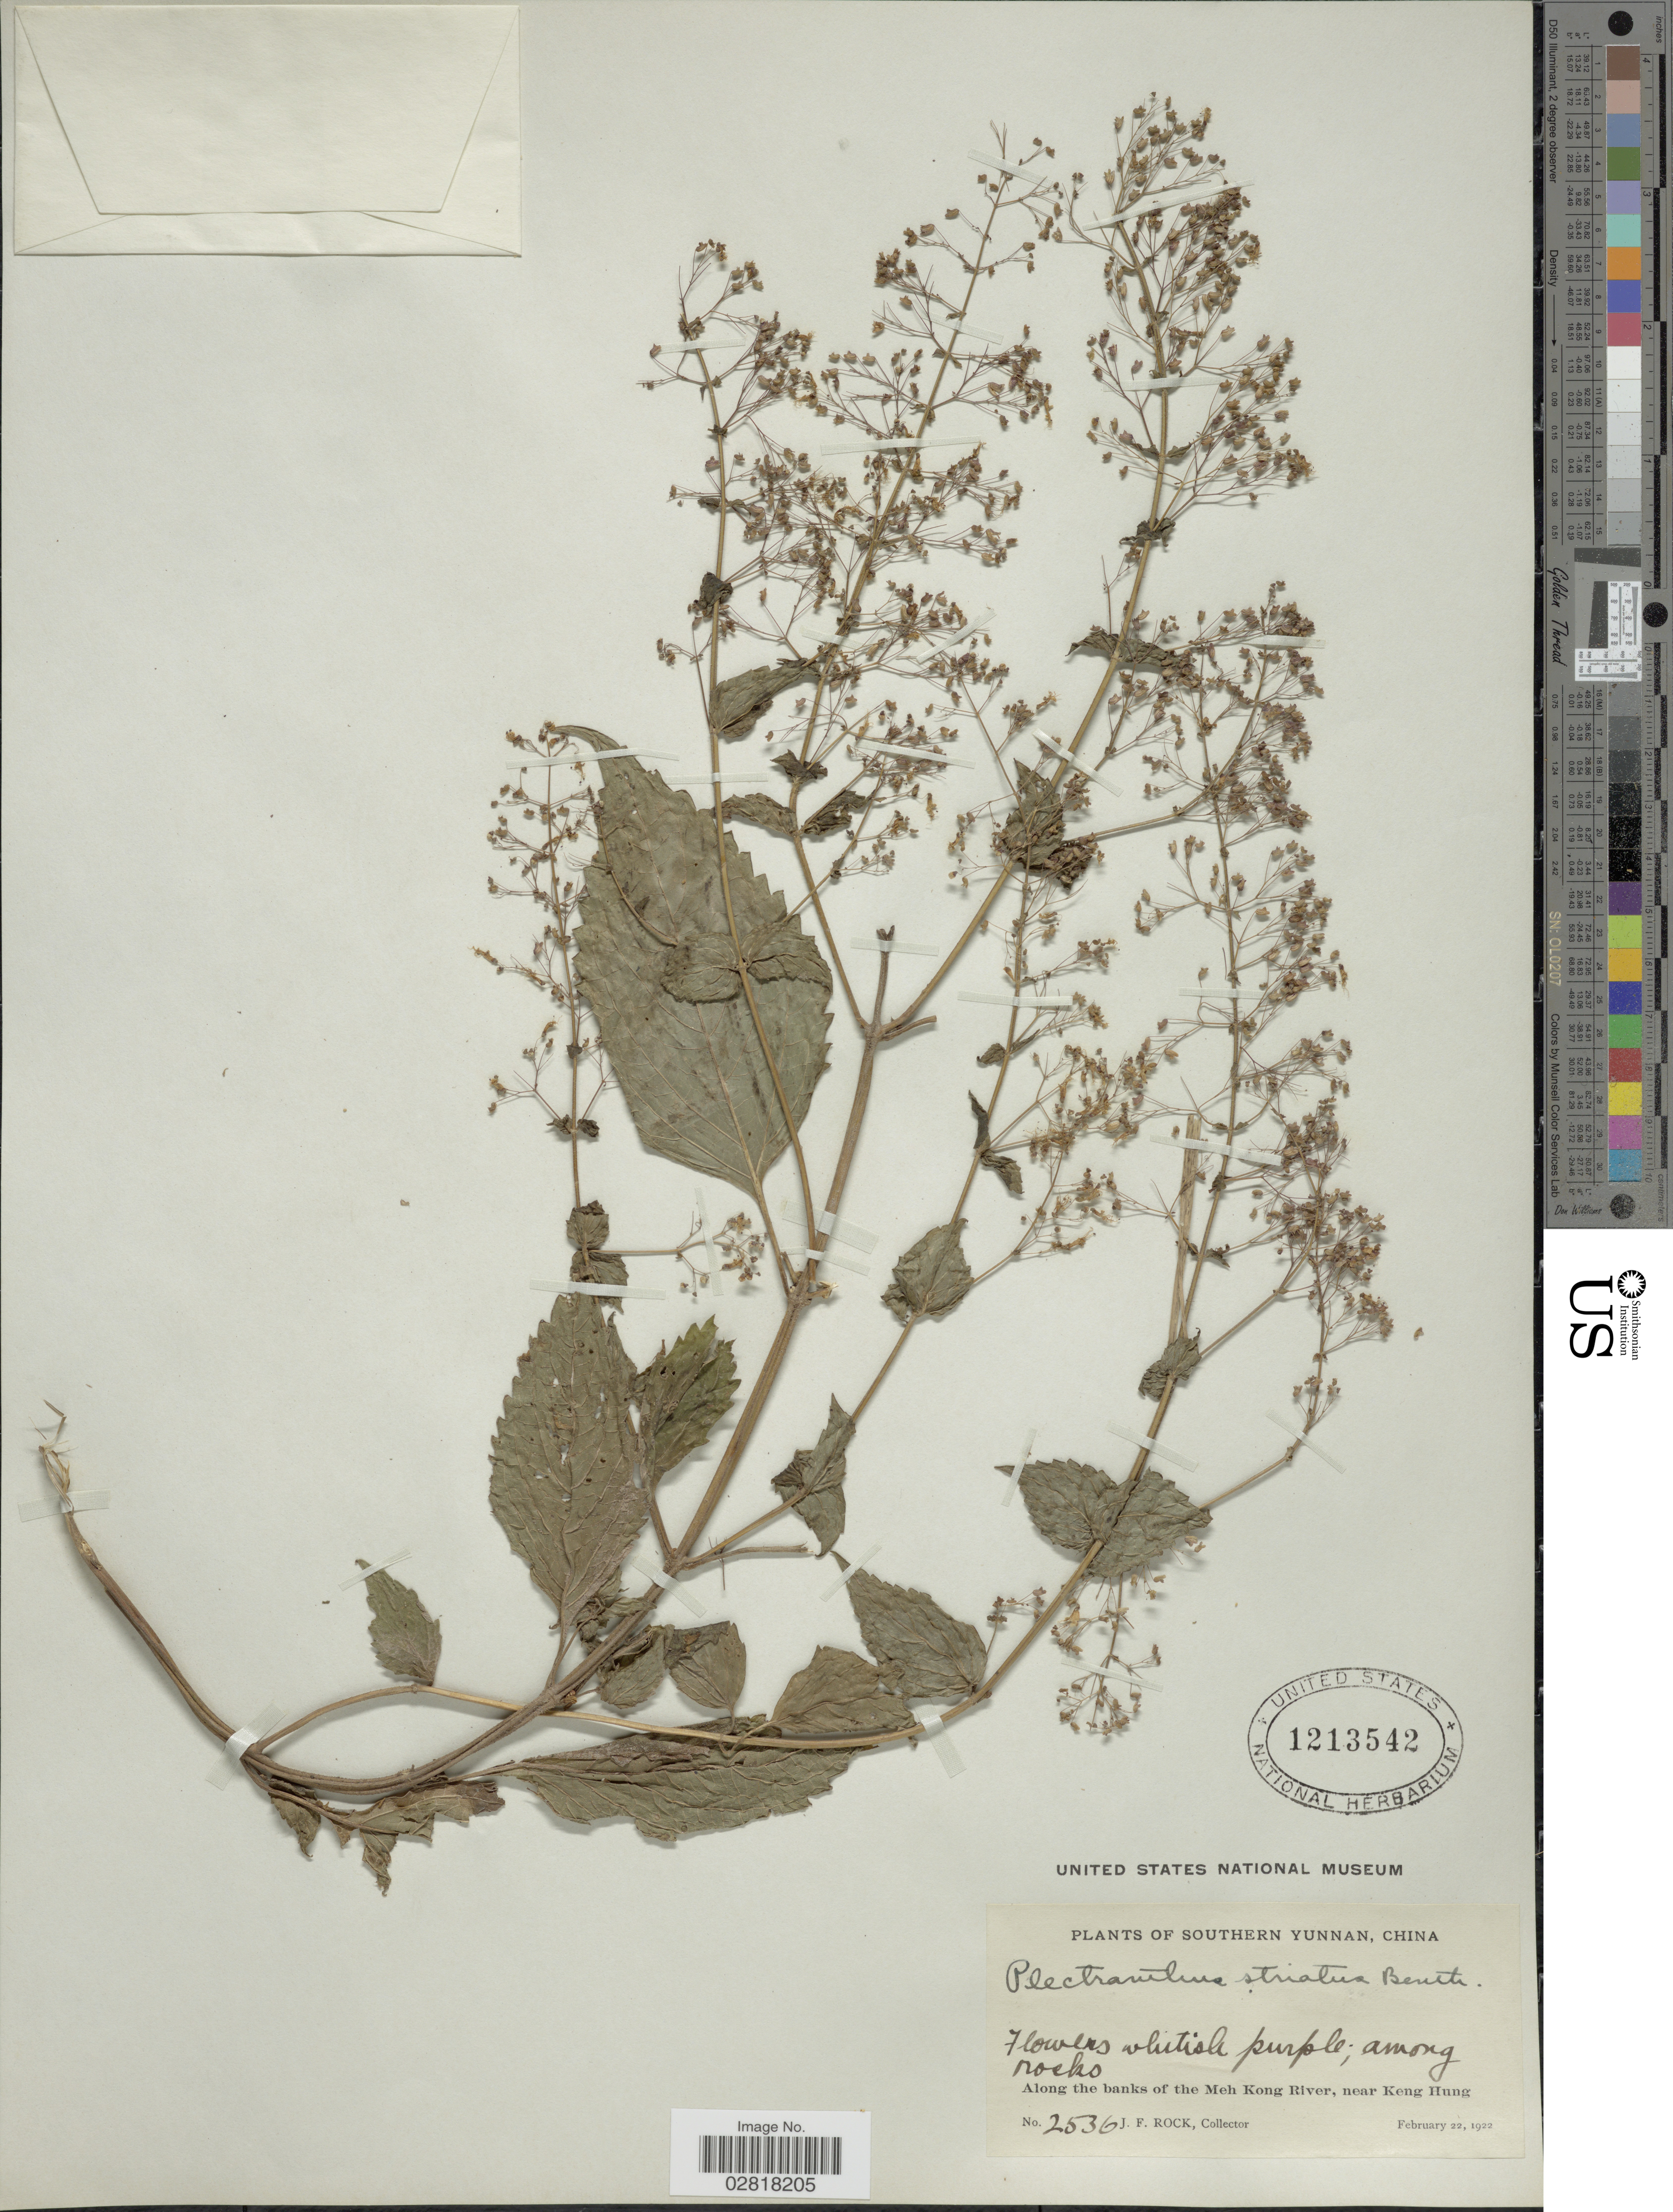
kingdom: Plantae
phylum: Tracheophyta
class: Magnoliopsida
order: Lamiales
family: Lamiaceae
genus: Plectranthus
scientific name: Plectranthus striatus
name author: Benth.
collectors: J. Rock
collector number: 2536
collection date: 1922-02-22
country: China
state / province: Yunnan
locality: Southern Yunnan, along the banks of the Meh Kong River, near Keng Hung.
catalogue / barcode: US 1213542